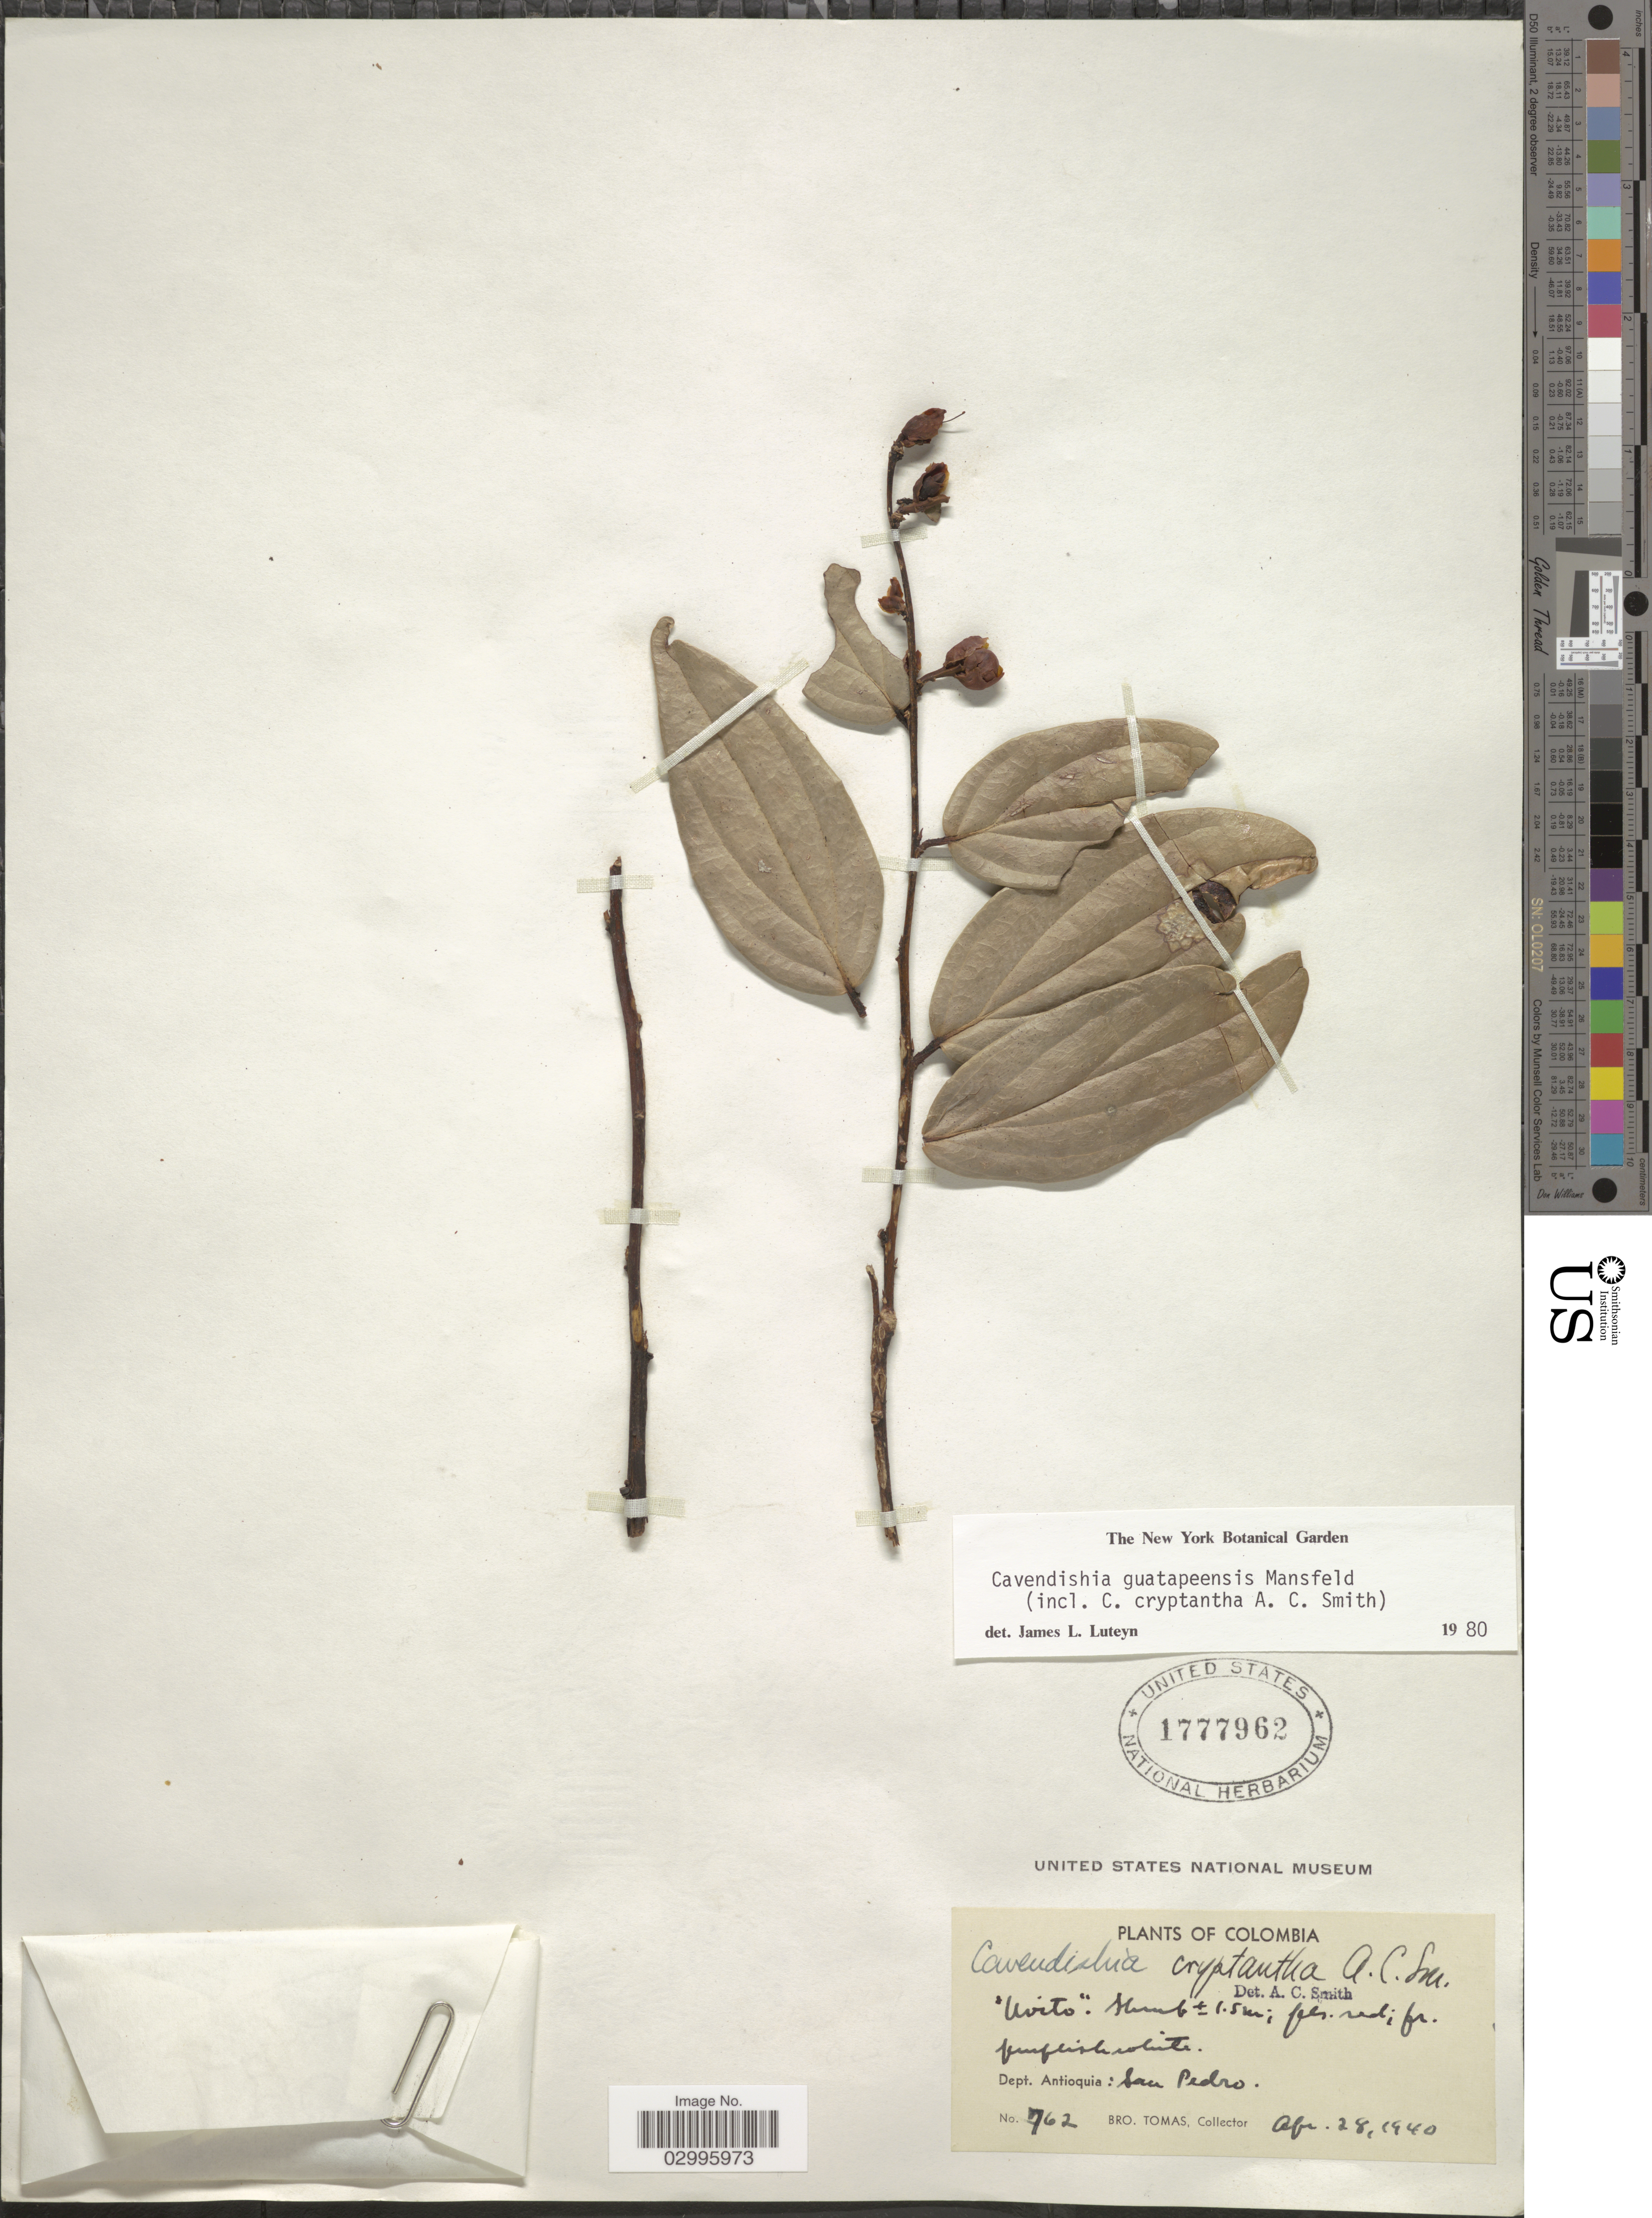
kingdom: Plantae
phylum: Tracheophyta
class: Magnoliopsida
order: Ericales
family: Ericaceae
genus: Cavendishia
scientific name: Cavendishia guatapeensis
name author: Mansf.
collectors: B. Tomas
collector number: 762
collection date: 1940-04-28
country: Colombia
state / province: Antioquia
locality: Dept. Antioquia: San Pedro.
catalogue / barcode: US 1777962